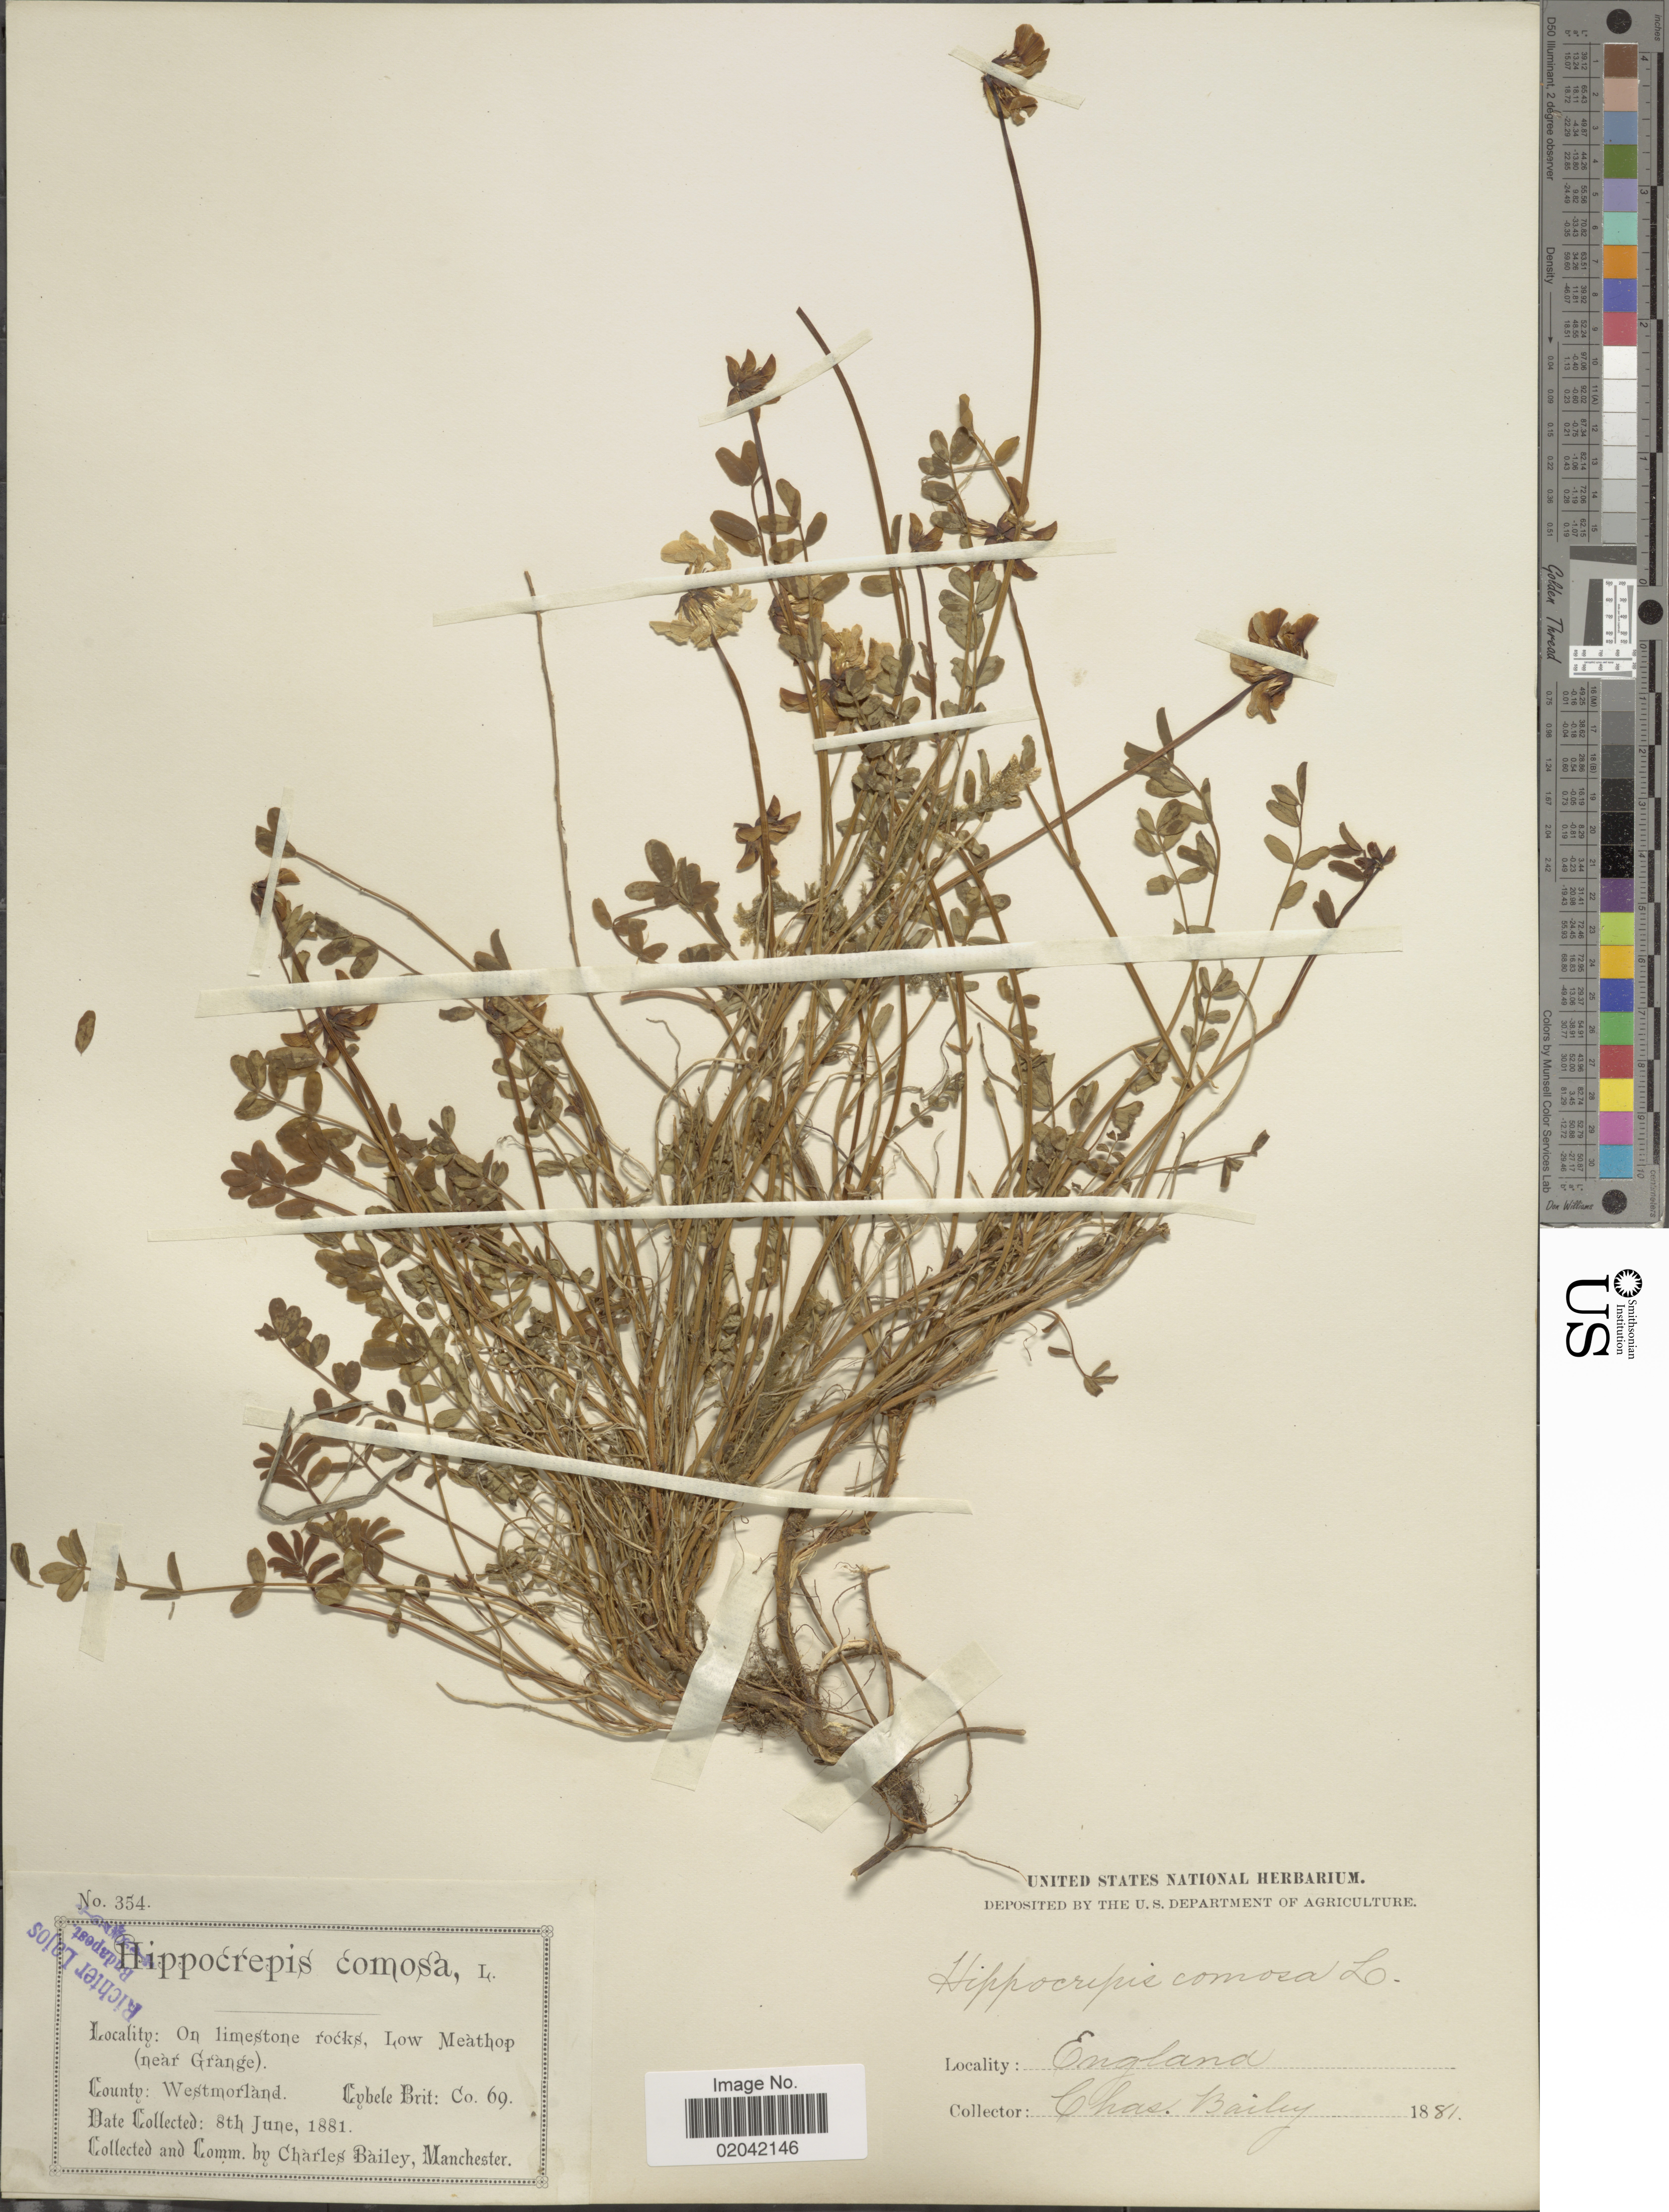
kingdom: Plantae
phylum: Tracheophyta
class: Magnoliopsida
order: Fabales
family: Fabaceae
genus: Hippocrepis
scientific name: Hippocrepis comosa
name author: L.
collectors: C. Bailey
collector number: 354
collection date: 1881-06-08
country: United Kingdom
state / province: England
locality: On limestone rocks, Low Mwathop (near Grange). County: Westmorland